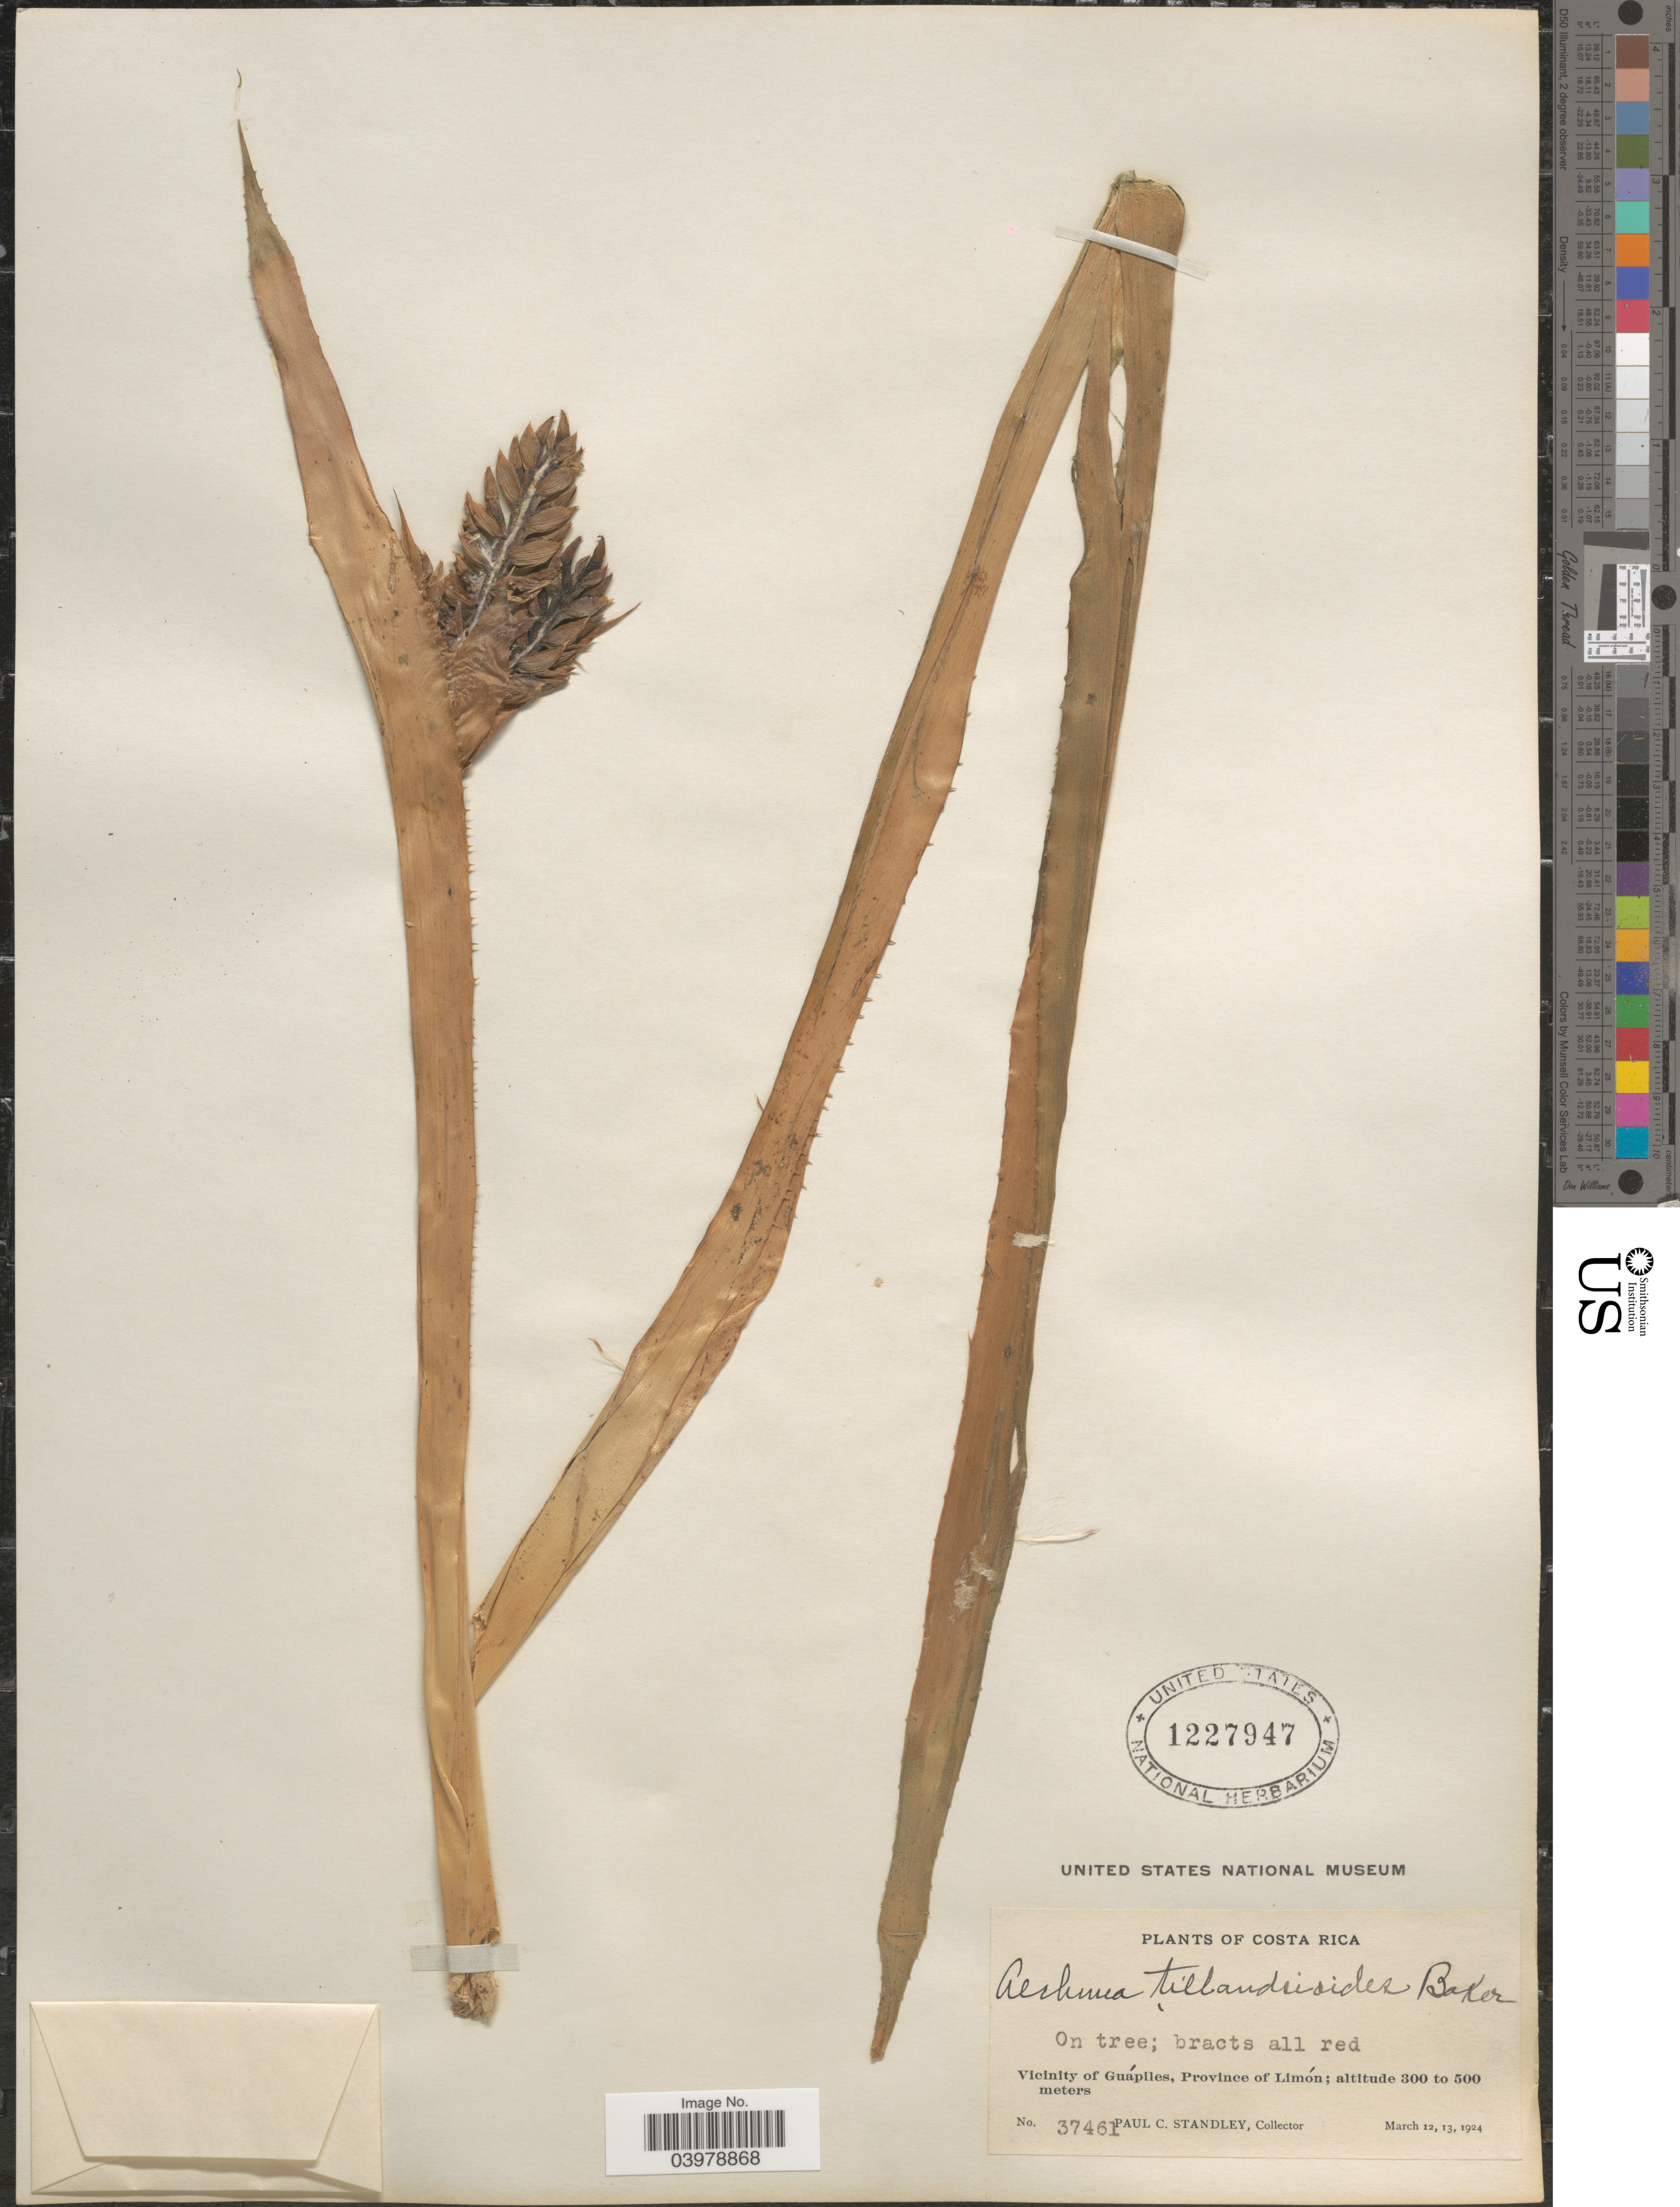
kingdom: Plantae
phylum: Tracheophyta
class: Liliopsida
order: Poales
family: Bromeliaceae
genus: Aechmea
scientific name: Aechmea tillandsioides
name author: (Mart. ex Schult. & Schult. f.) Baker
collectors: P. C. Standley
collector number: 37461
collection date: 1924-03-12/1924-03-13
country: Costa Rica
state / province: Limón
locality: Vicinity of Guápiles.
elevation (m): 300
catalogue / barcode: US 1227947